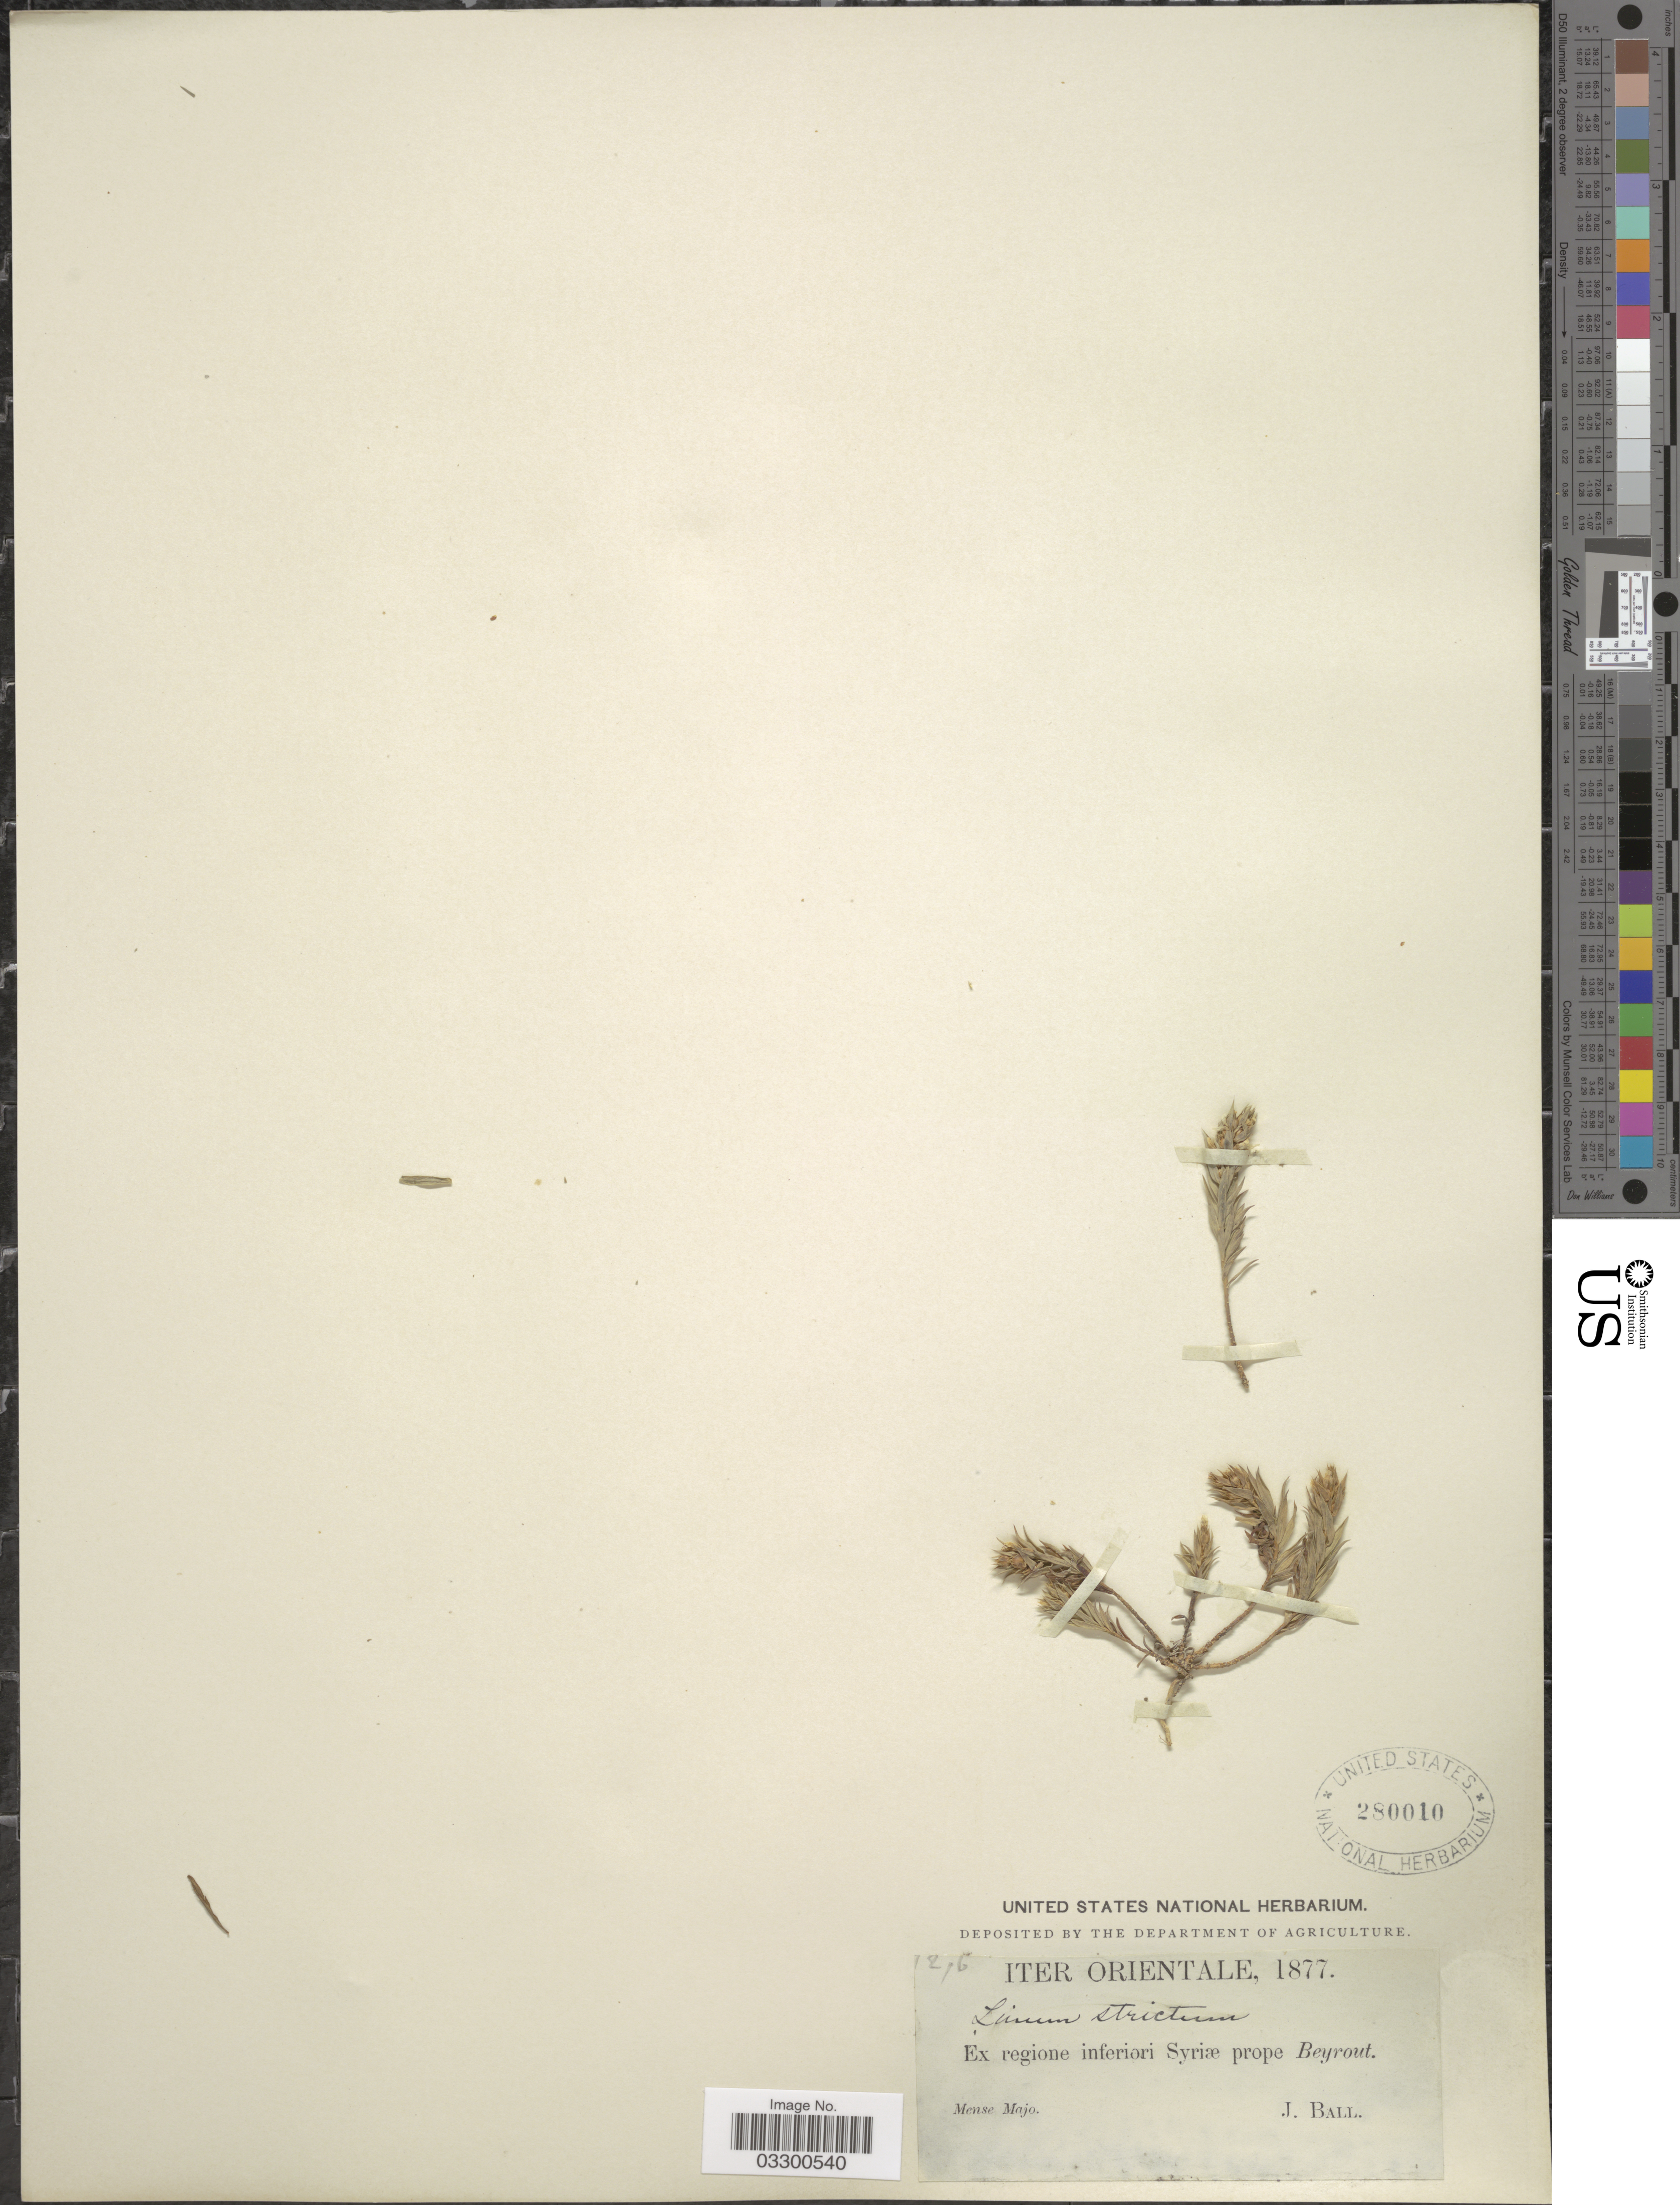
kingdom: Plantae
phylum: Tracheophyta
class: Magnoliopsida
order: Malpighiales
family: Linaceae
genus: Linum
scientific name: Linum strictum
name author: L.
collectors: J. Ball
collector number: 216*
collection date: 1877-05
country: Syria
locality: Iter Orientale. Ex regione inferiori Syriæ prope Beyrout.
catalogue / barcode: US 280010